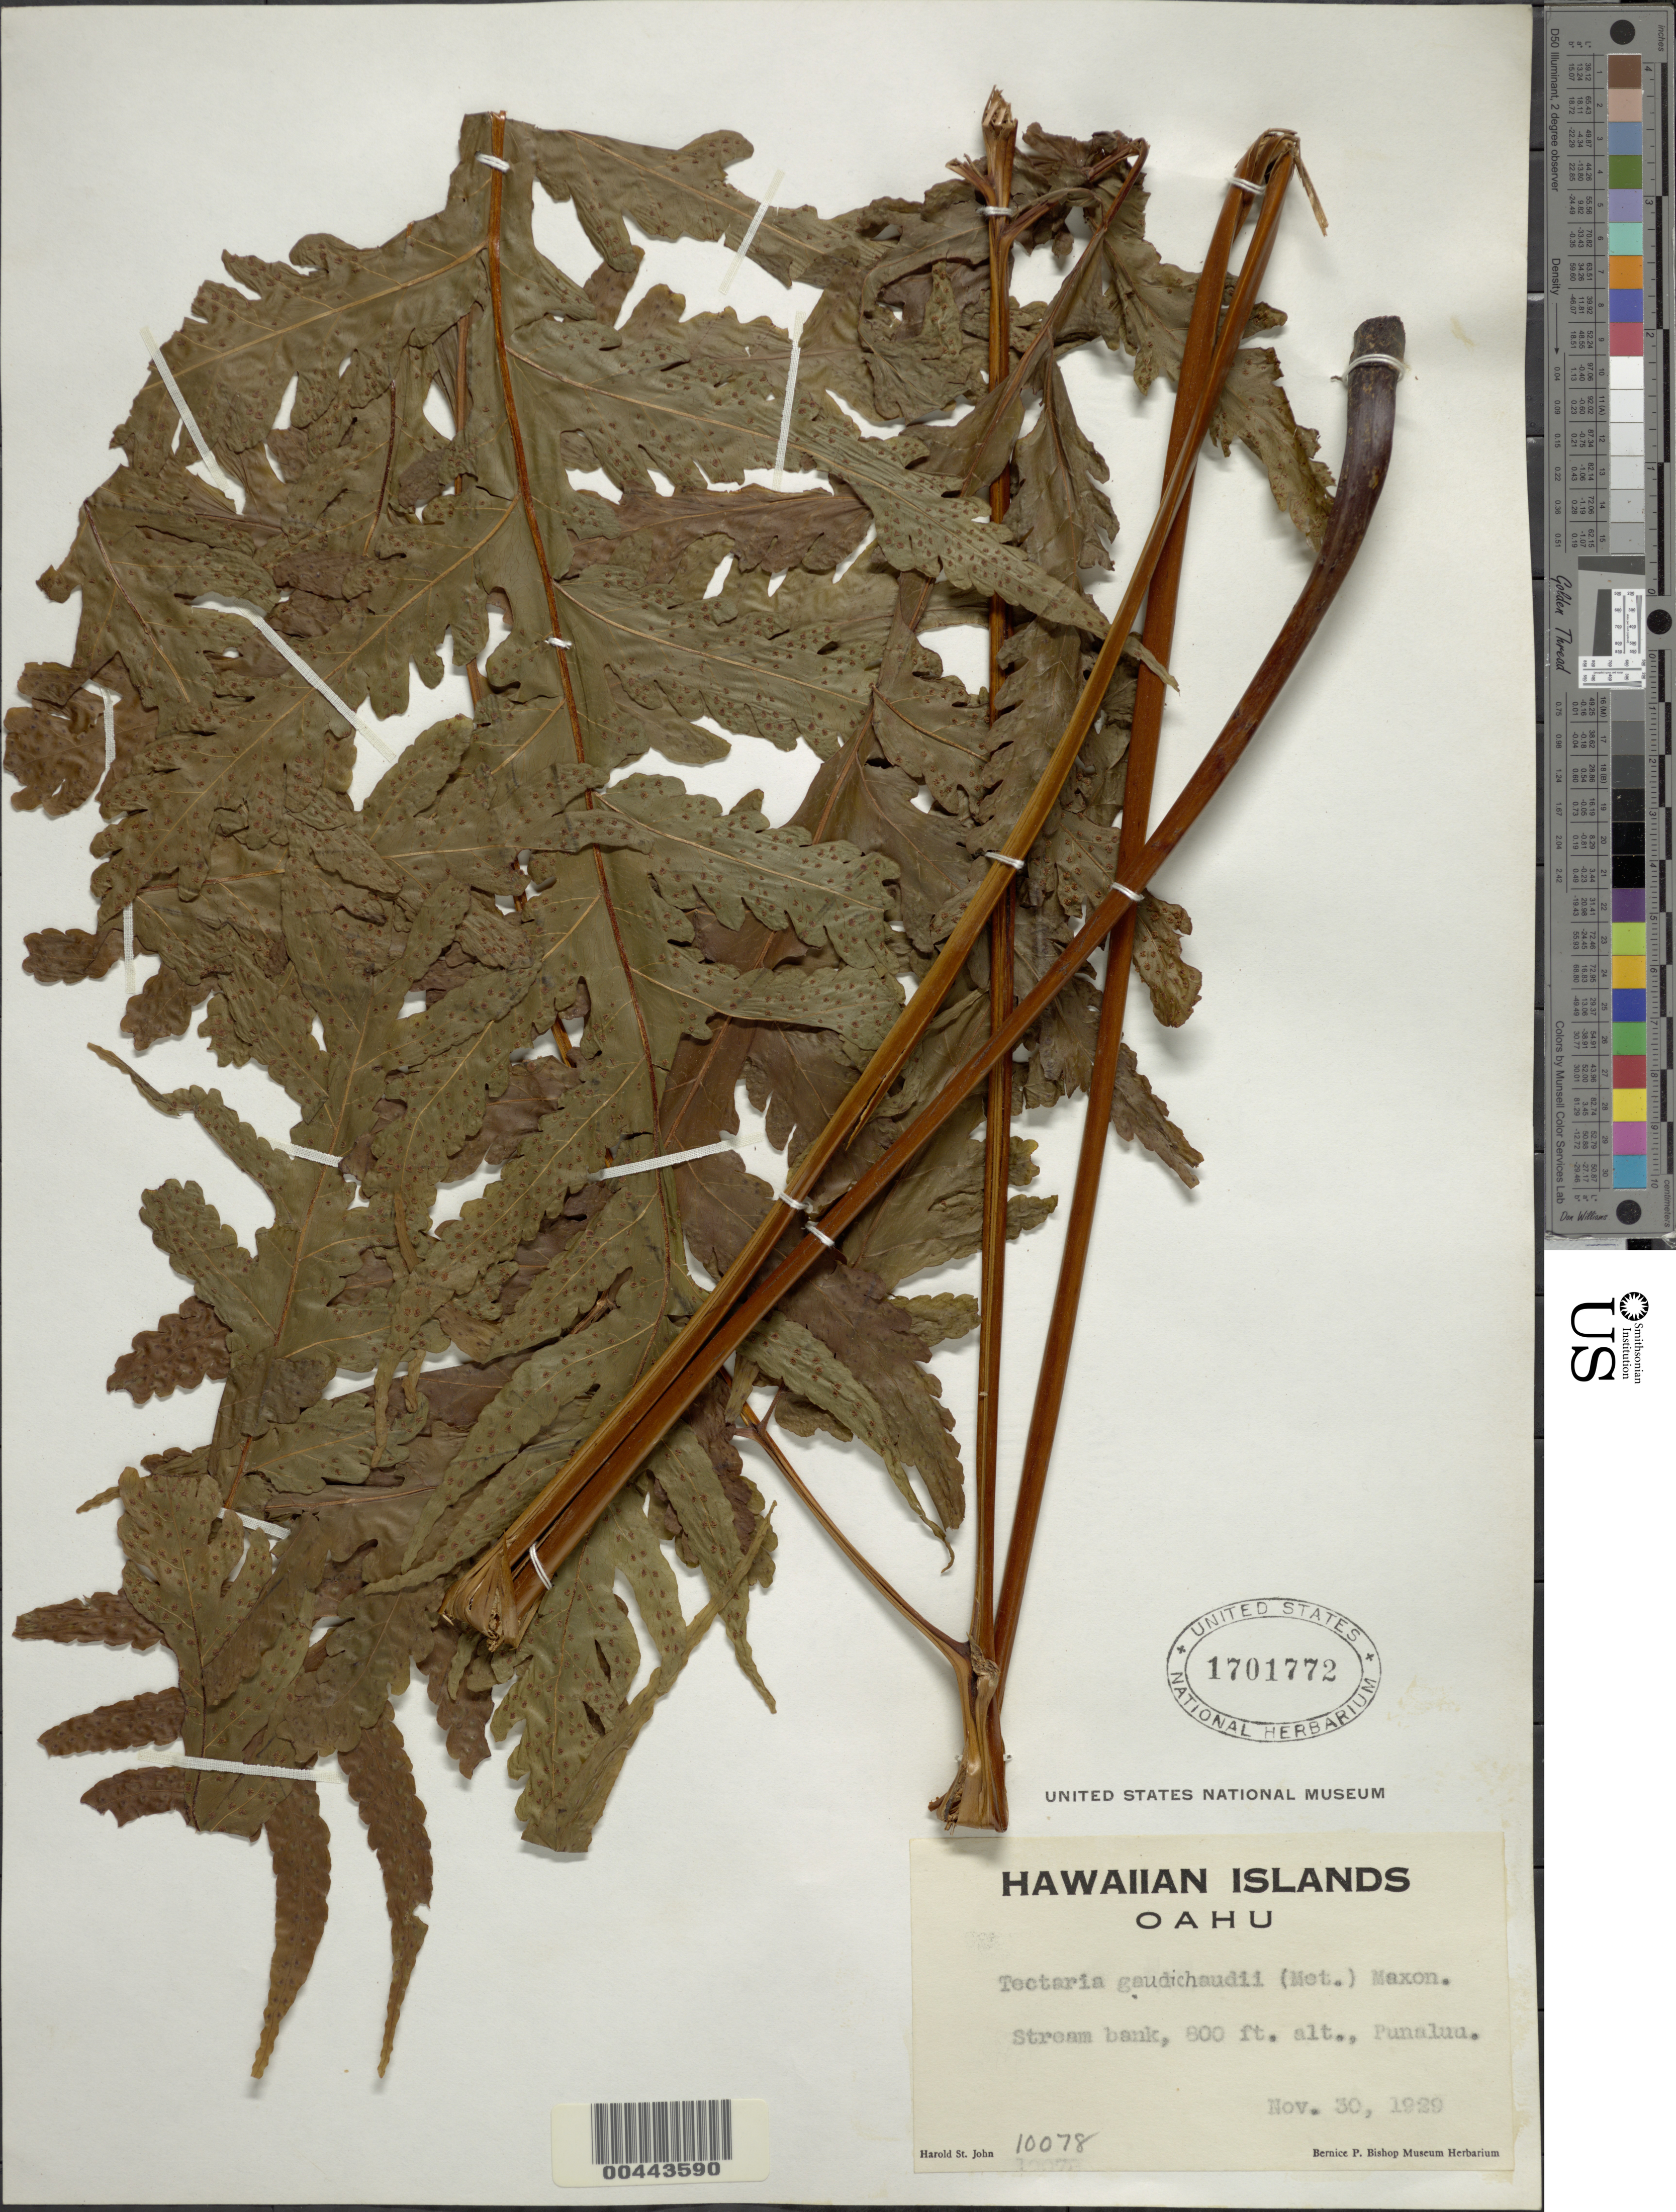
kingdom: Plantae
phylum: Tracheophyta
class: Polypodiopsida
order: Polypodiales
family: Tectariaceae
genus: Tectaria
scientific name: Tectaria gaudichaudii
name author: (Mett.) Maxon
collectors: H. St. John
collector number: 10078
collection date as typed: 30 Nov 1929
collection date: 1929-11-30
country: United States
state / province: Hawaii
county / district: Hawaii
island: Hawaii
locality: Punaluu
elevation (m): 244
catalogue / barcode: US 1701772